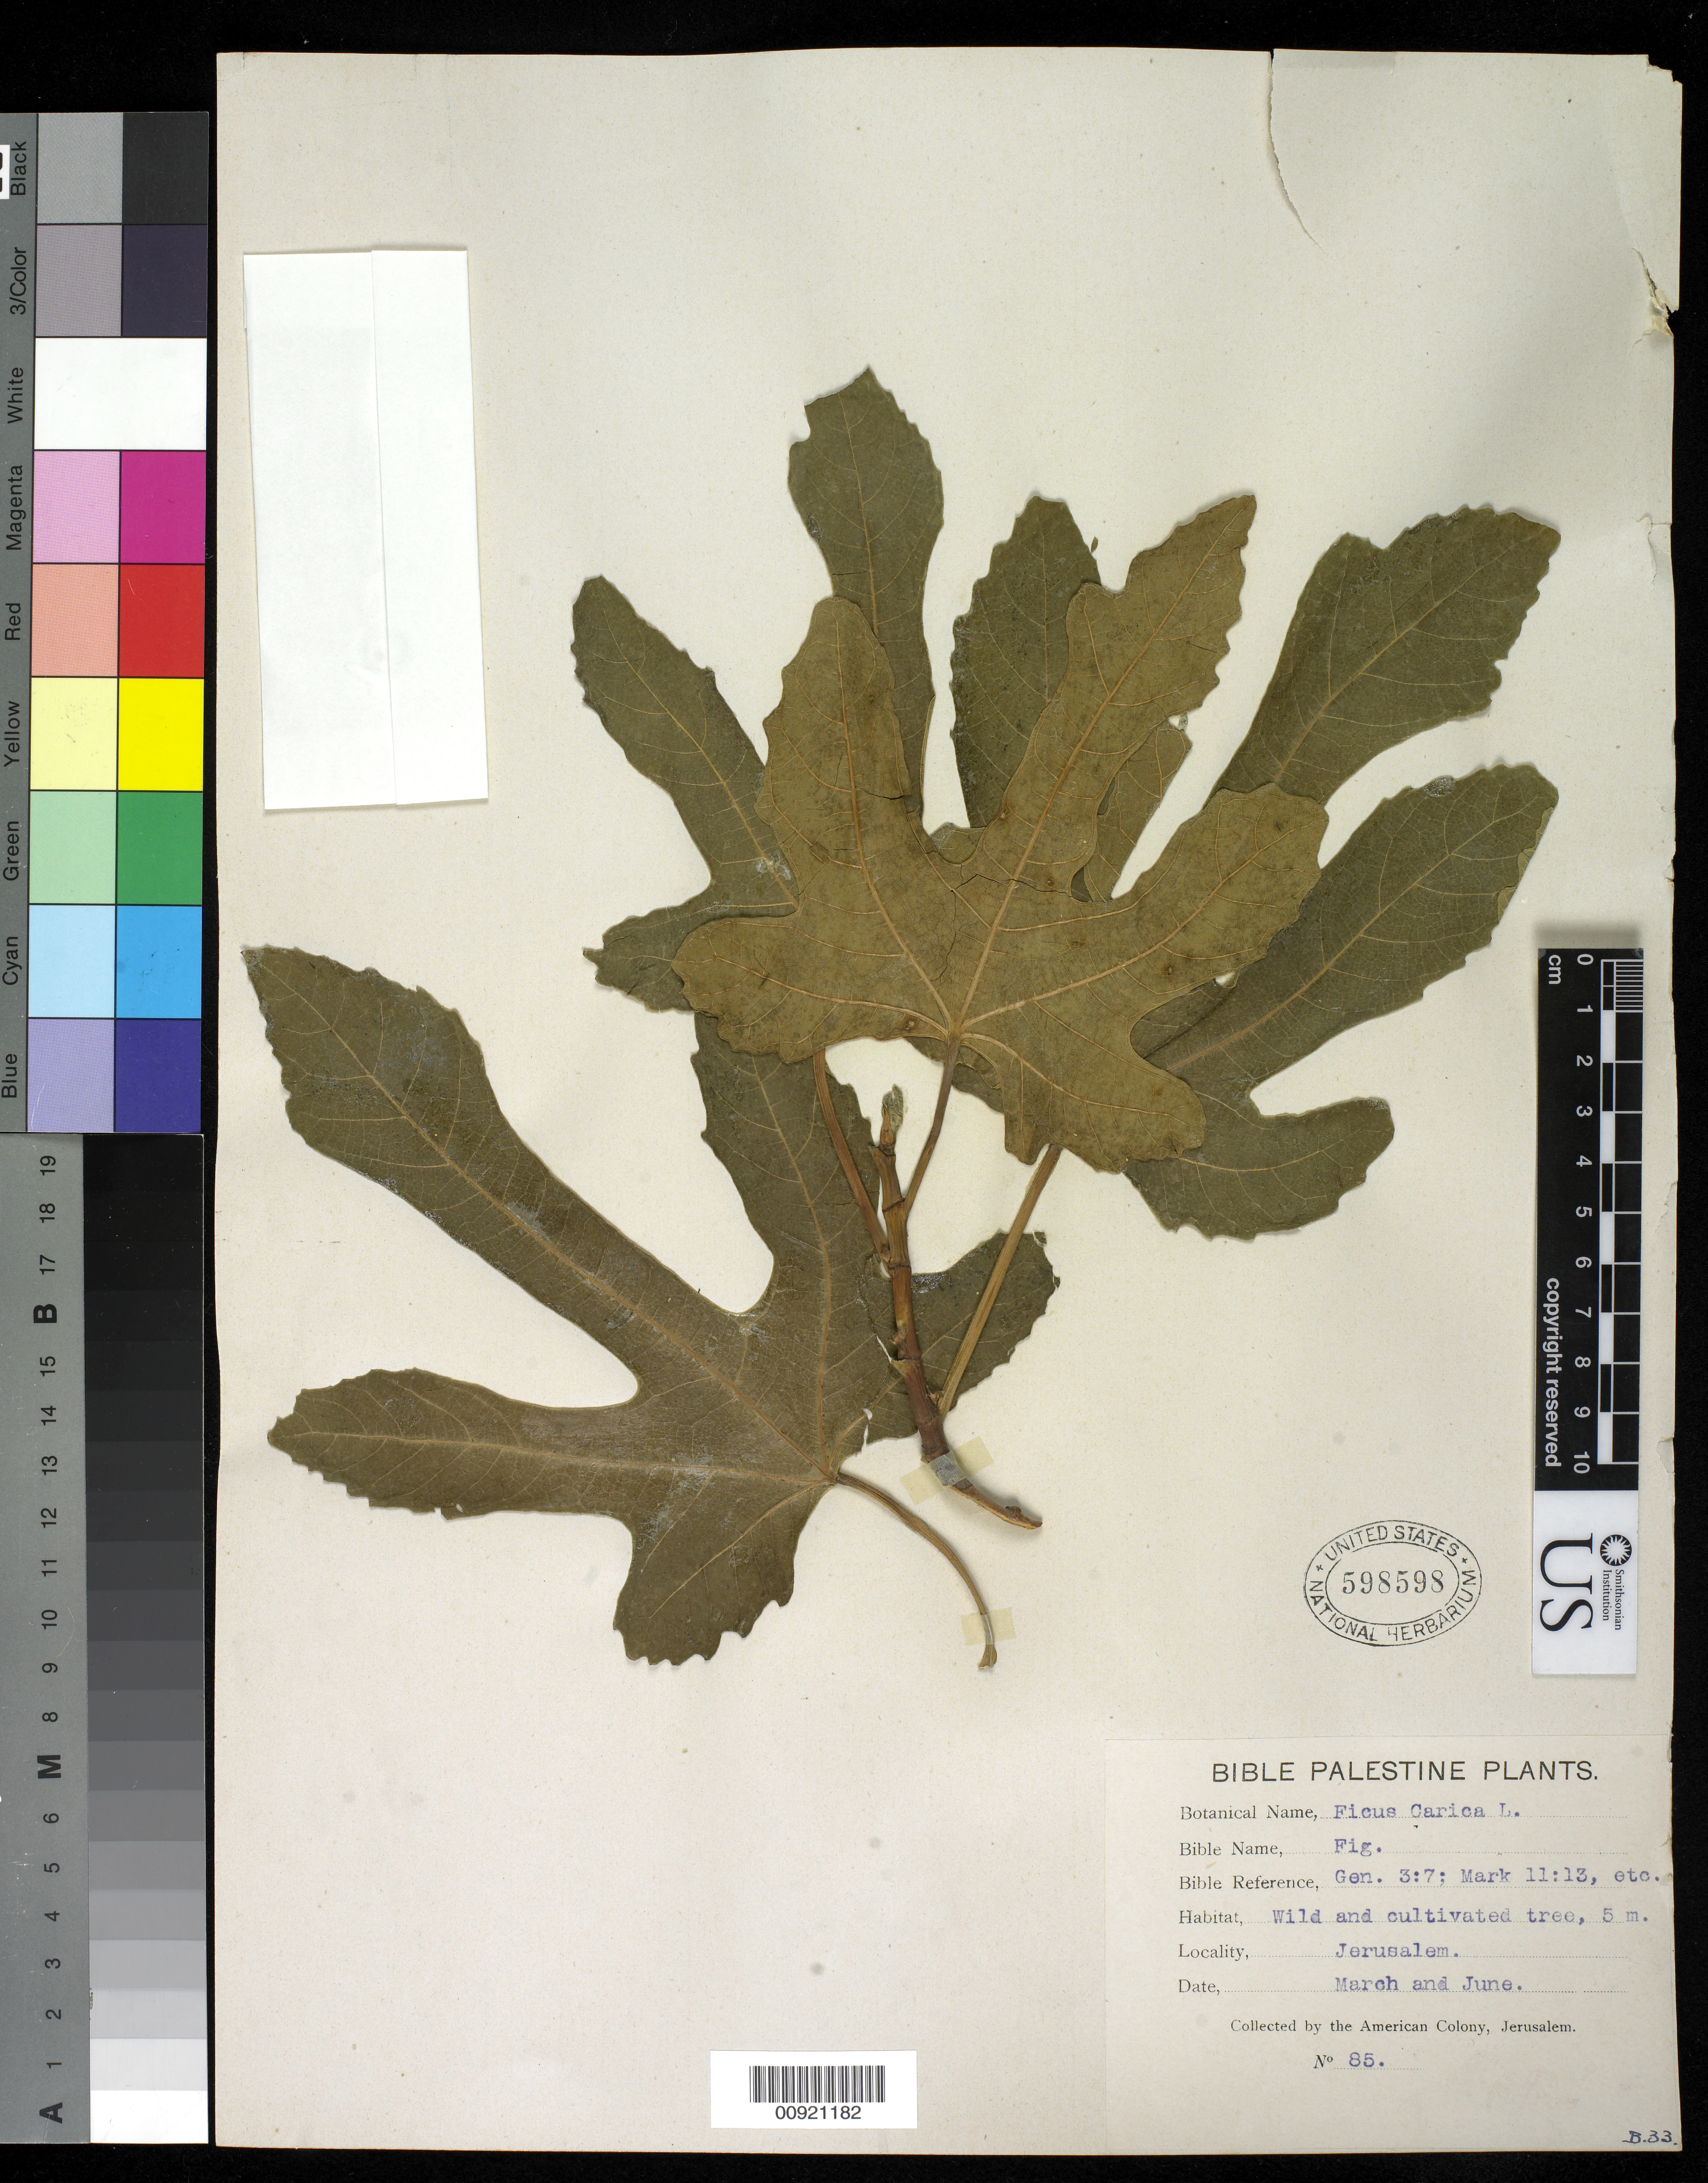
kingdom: Plantae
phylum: Tracheophyta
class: Magnoliopsida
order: Rosales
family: Moraceae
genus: Ficus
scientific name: Ficus carica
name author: L.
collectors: American Colony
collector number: B 33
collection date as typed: Mar ---- to -- Jun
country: Israel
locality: Jerusalem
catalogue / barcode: US 598598